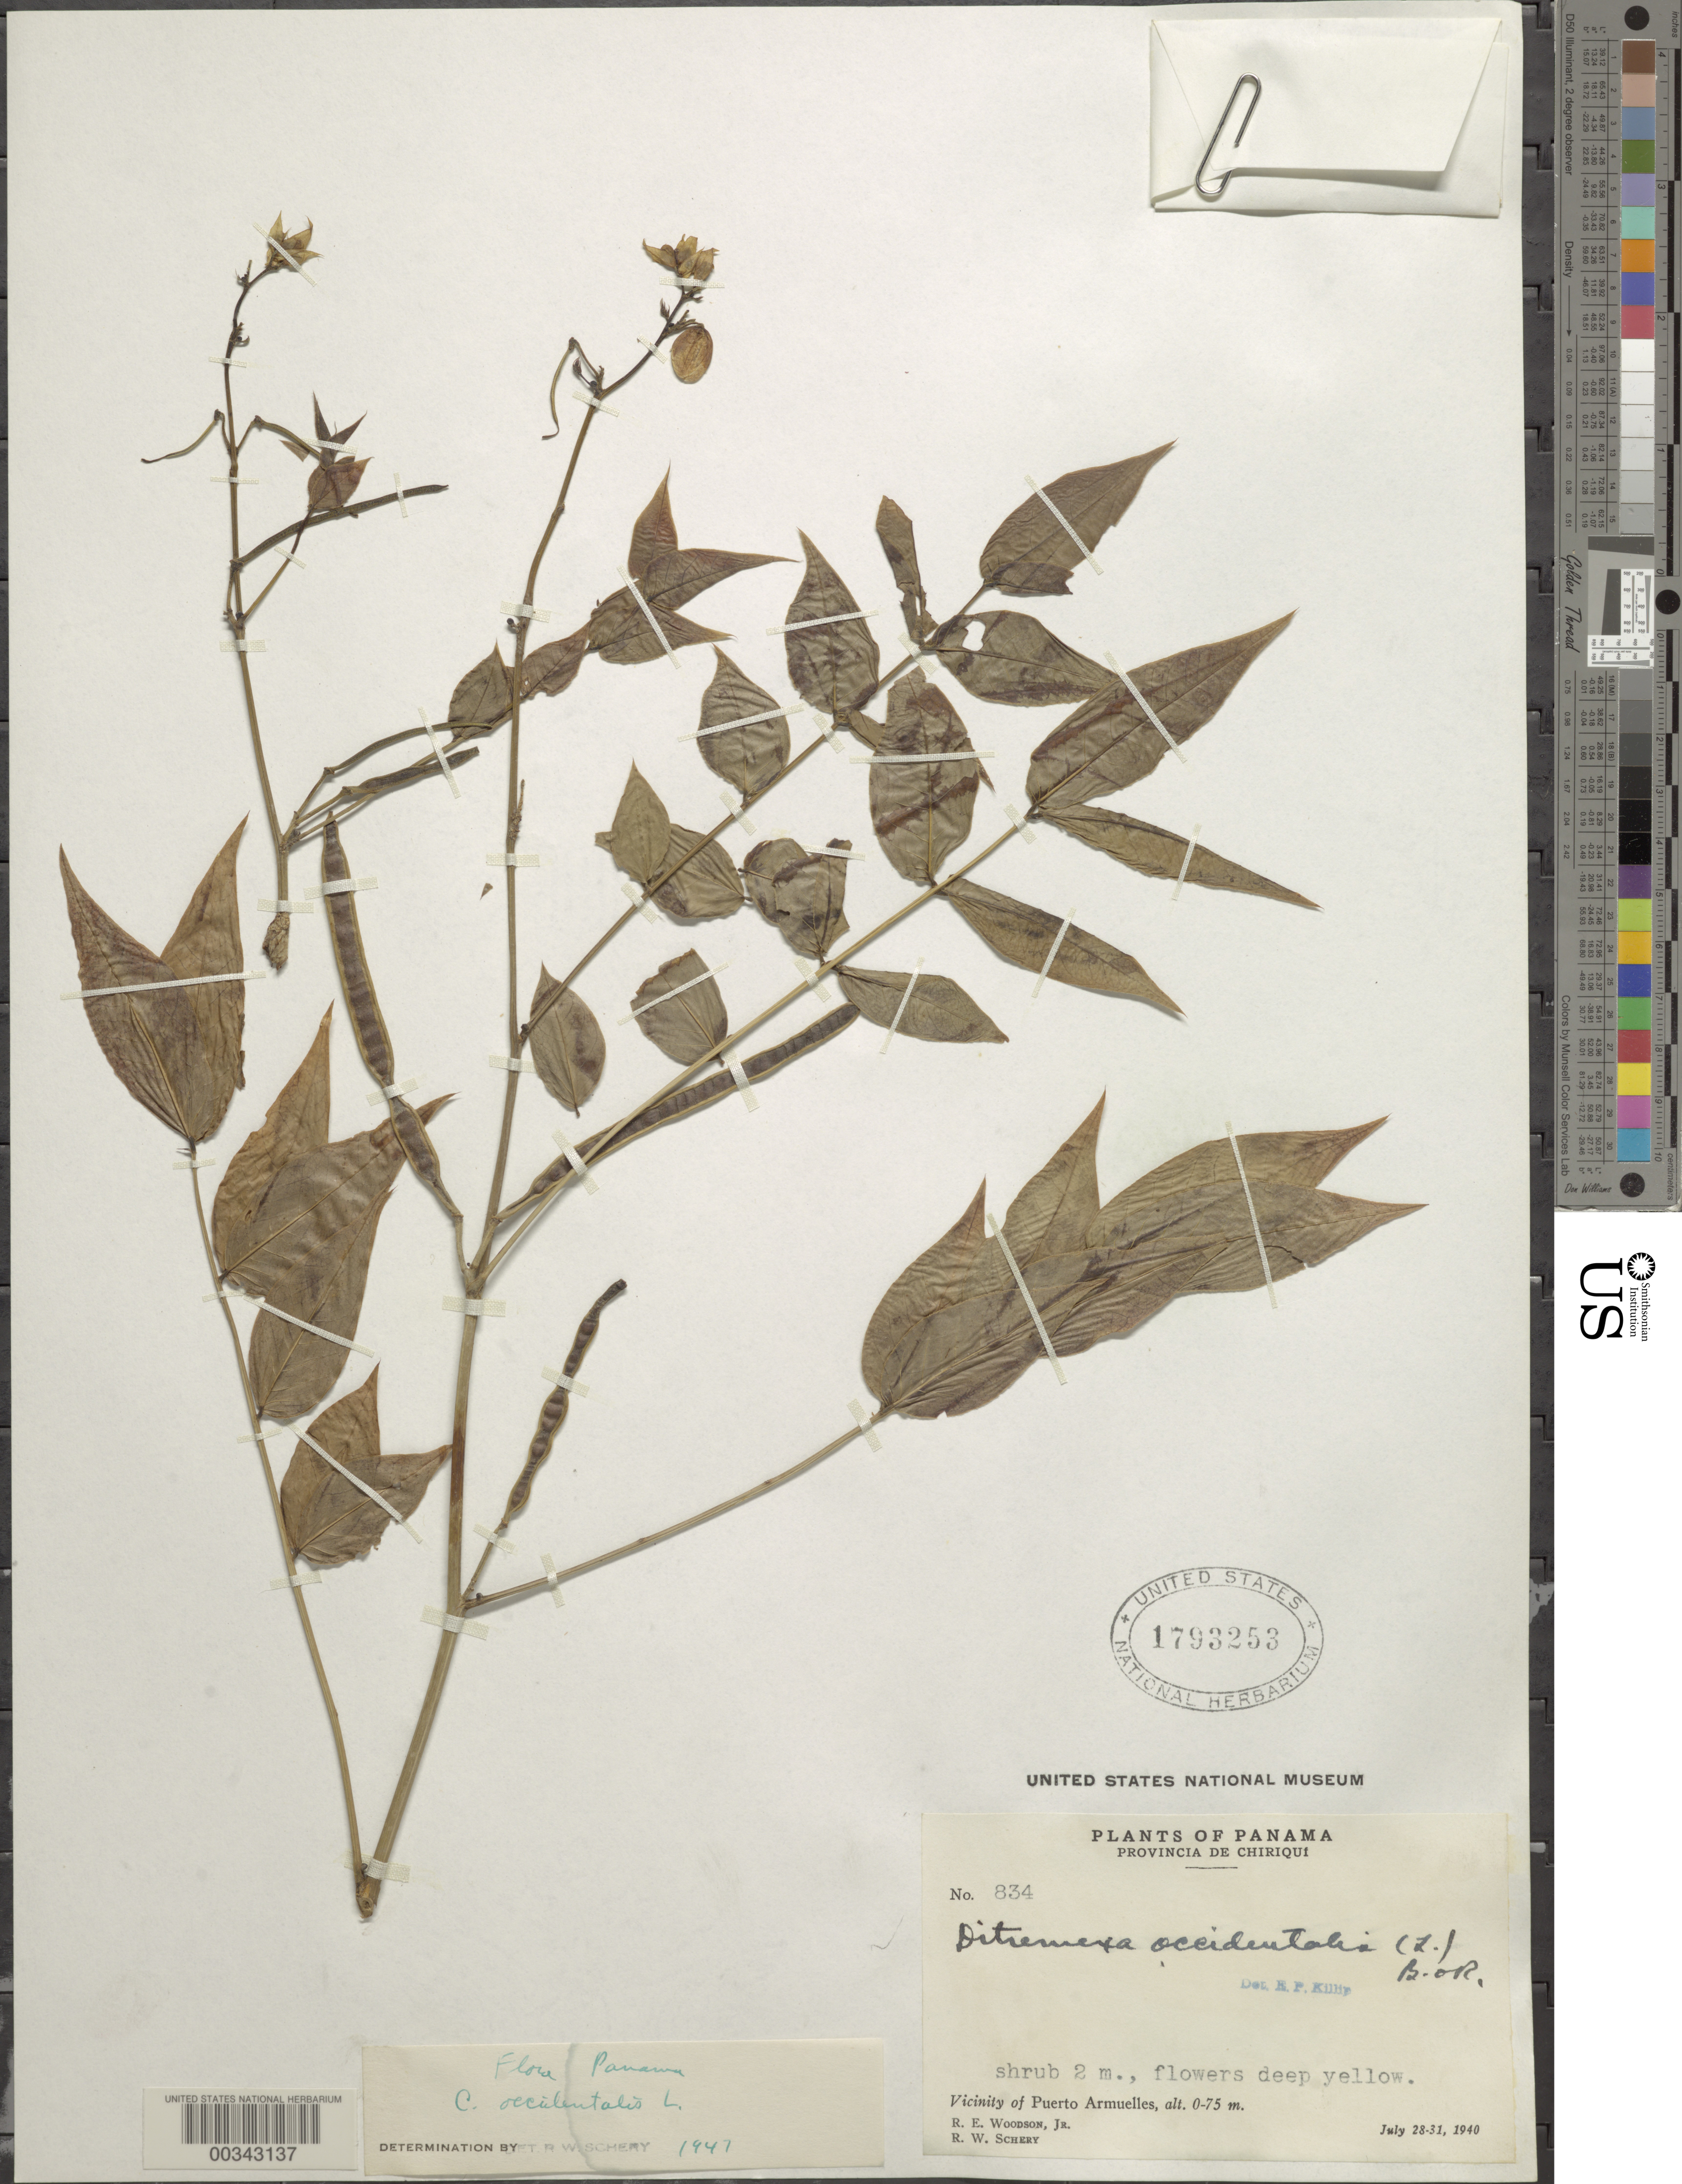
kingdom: Plantae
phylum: Tracheophyta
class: Magnoliopsida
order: Fabales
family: Fabaceae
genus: Senna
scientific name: Senna occidentalis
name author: (L.) Link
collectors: R. E. Woodson & R. W. Schery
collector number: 834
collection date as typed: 28 Jul 1940 to 31 Jul 1940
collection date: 1940-07-28/1940-07-31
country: Panama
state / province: Chiriquí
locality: Vicinity of Puerto Armuelles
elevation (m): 0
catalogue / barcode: US 1793253